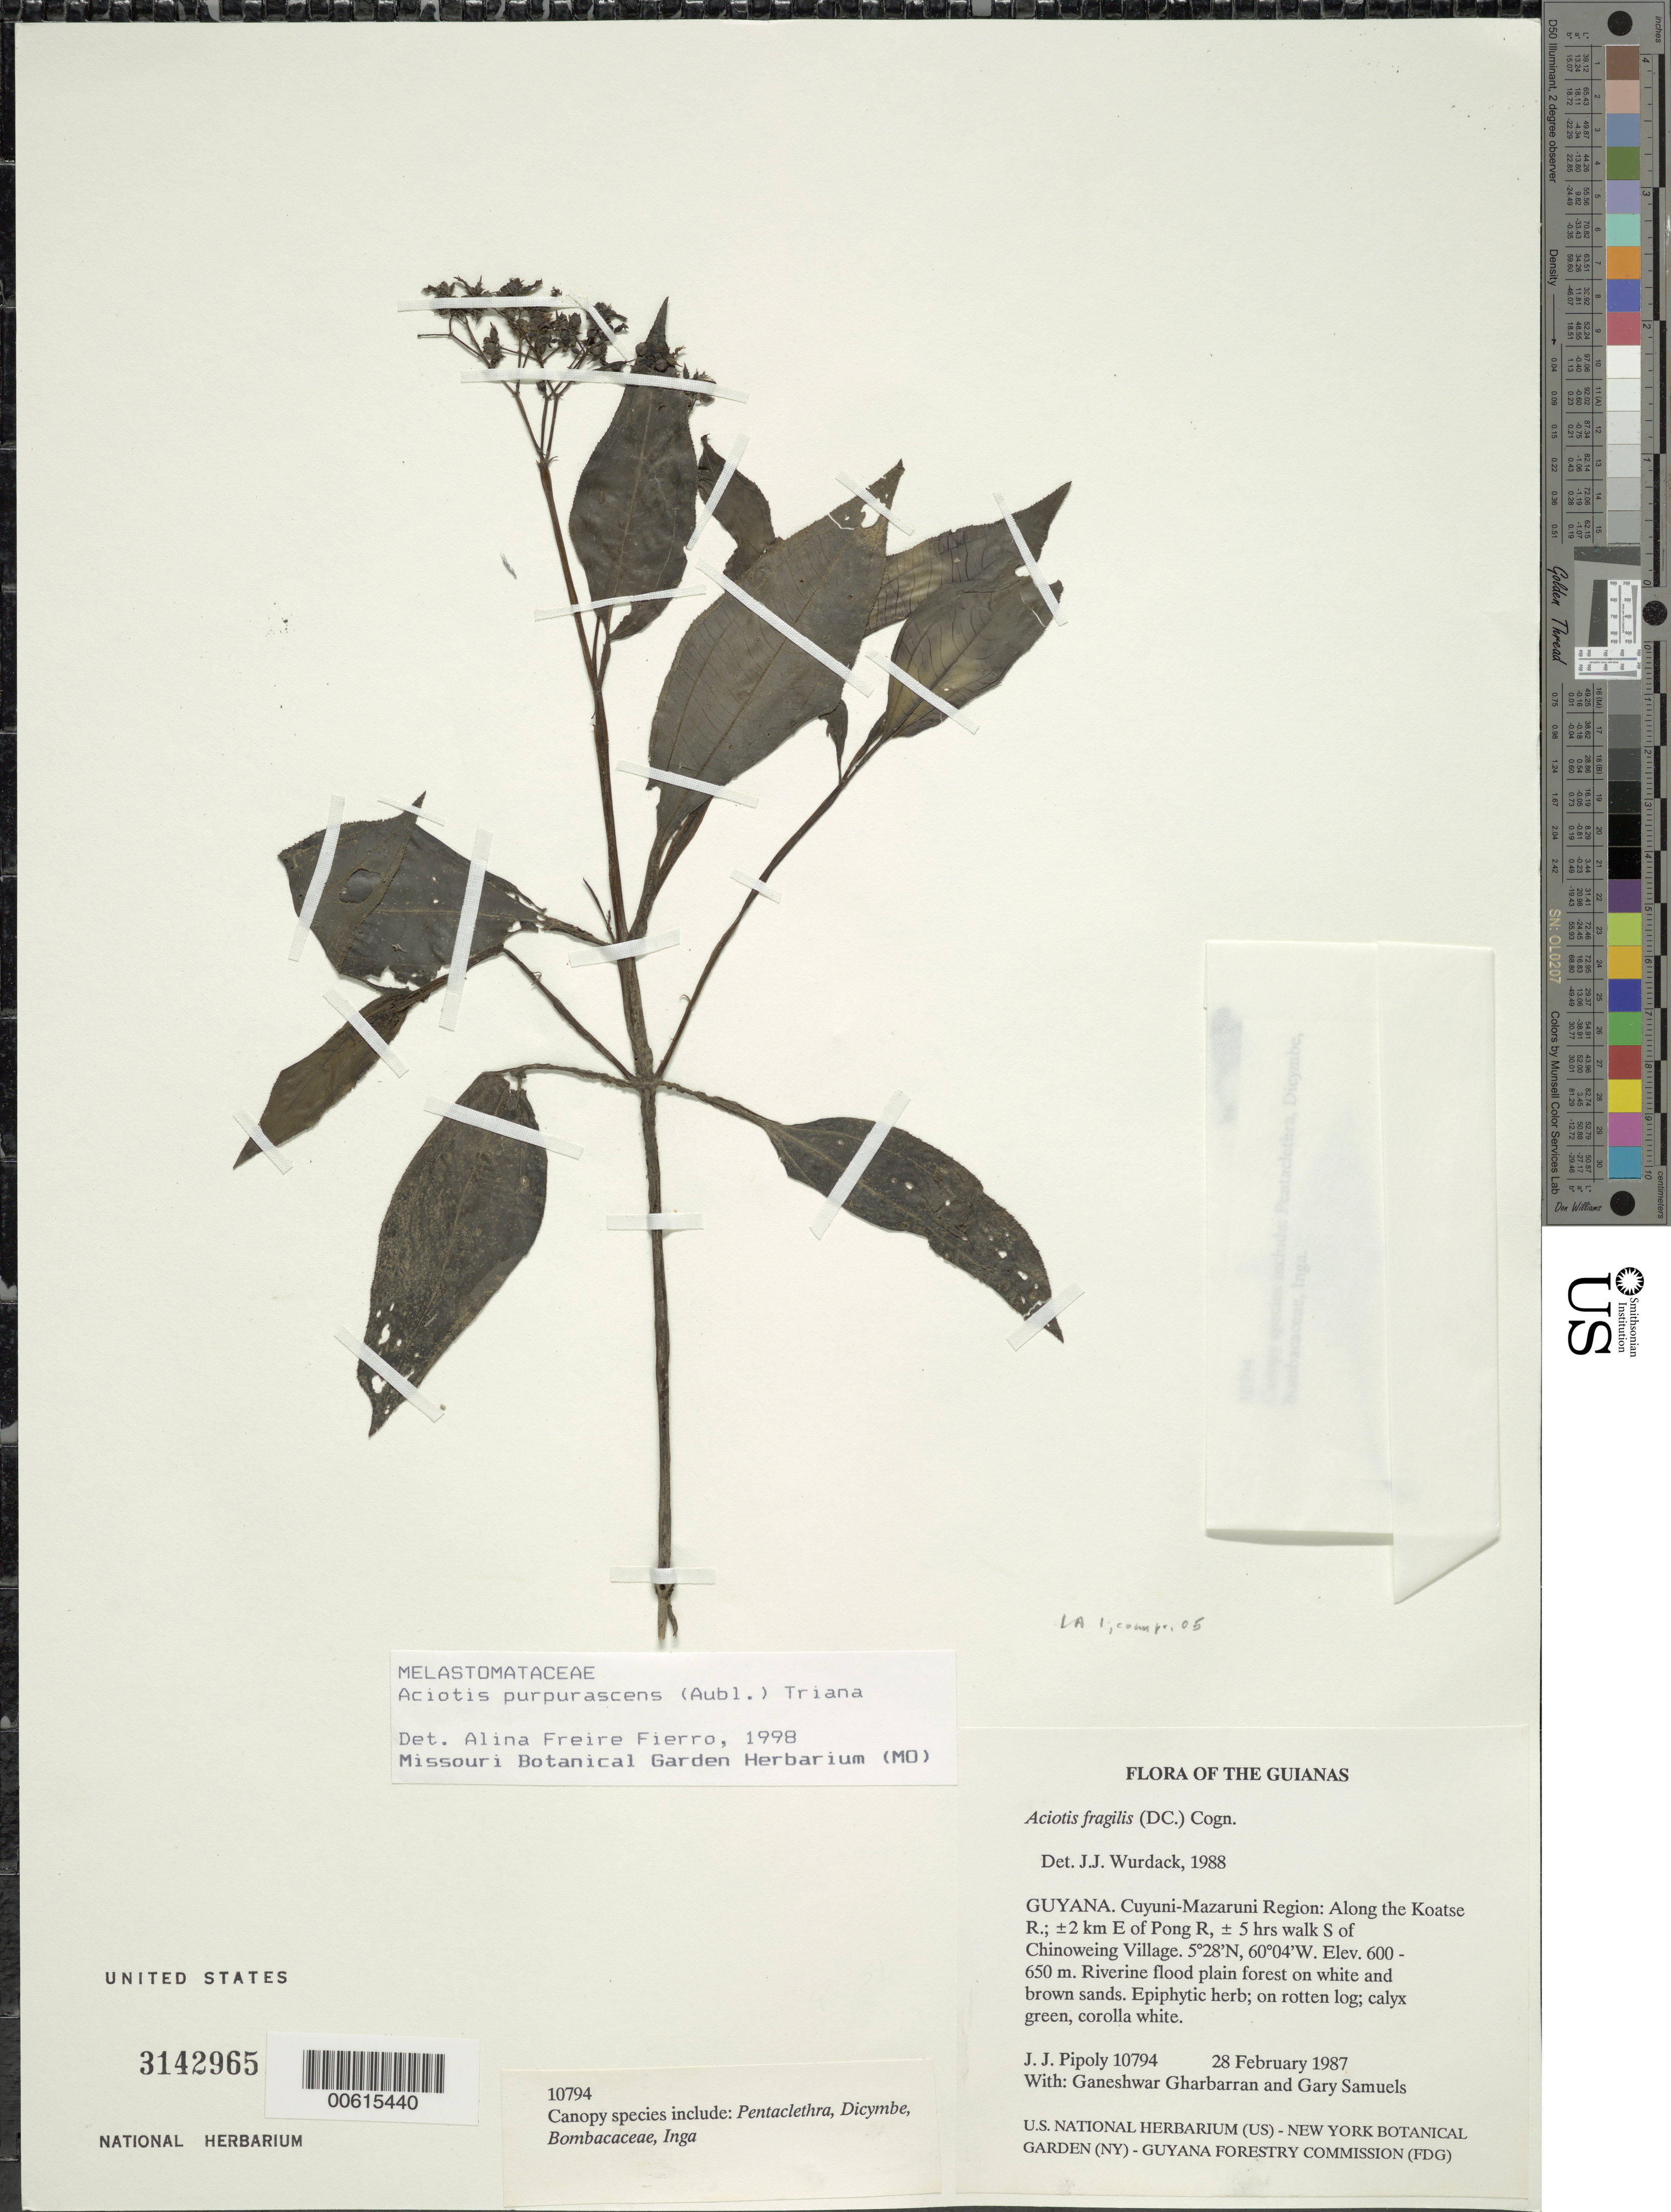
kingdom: Plantae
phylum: Tracheophyta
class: Magnoliopsida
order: Myrtales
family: Melastomataceae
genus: Aciotis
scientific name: Aciotis fragilis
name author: (Rich. ex DC.) Cogn.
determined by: Wurdack, John J., (US), US (UNITED STATES)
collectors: J. J. Pipoly, G. Gharbarran & G. Samuels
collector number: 10794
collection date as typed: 28 February 1987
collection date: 1987-02-28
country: Guyana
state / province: Cuyuni-Mazaruni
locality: Along the Koatse R.; ±2 km E of Pong R, ± 5 hrs walk S of Chinoweing Village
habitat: Riverine flood plain forest on white and brown sands; canopy spp. include Pentaclethra, Dicymbe, Bombacaceae, Inga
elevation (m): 600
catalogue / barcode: US 3142965